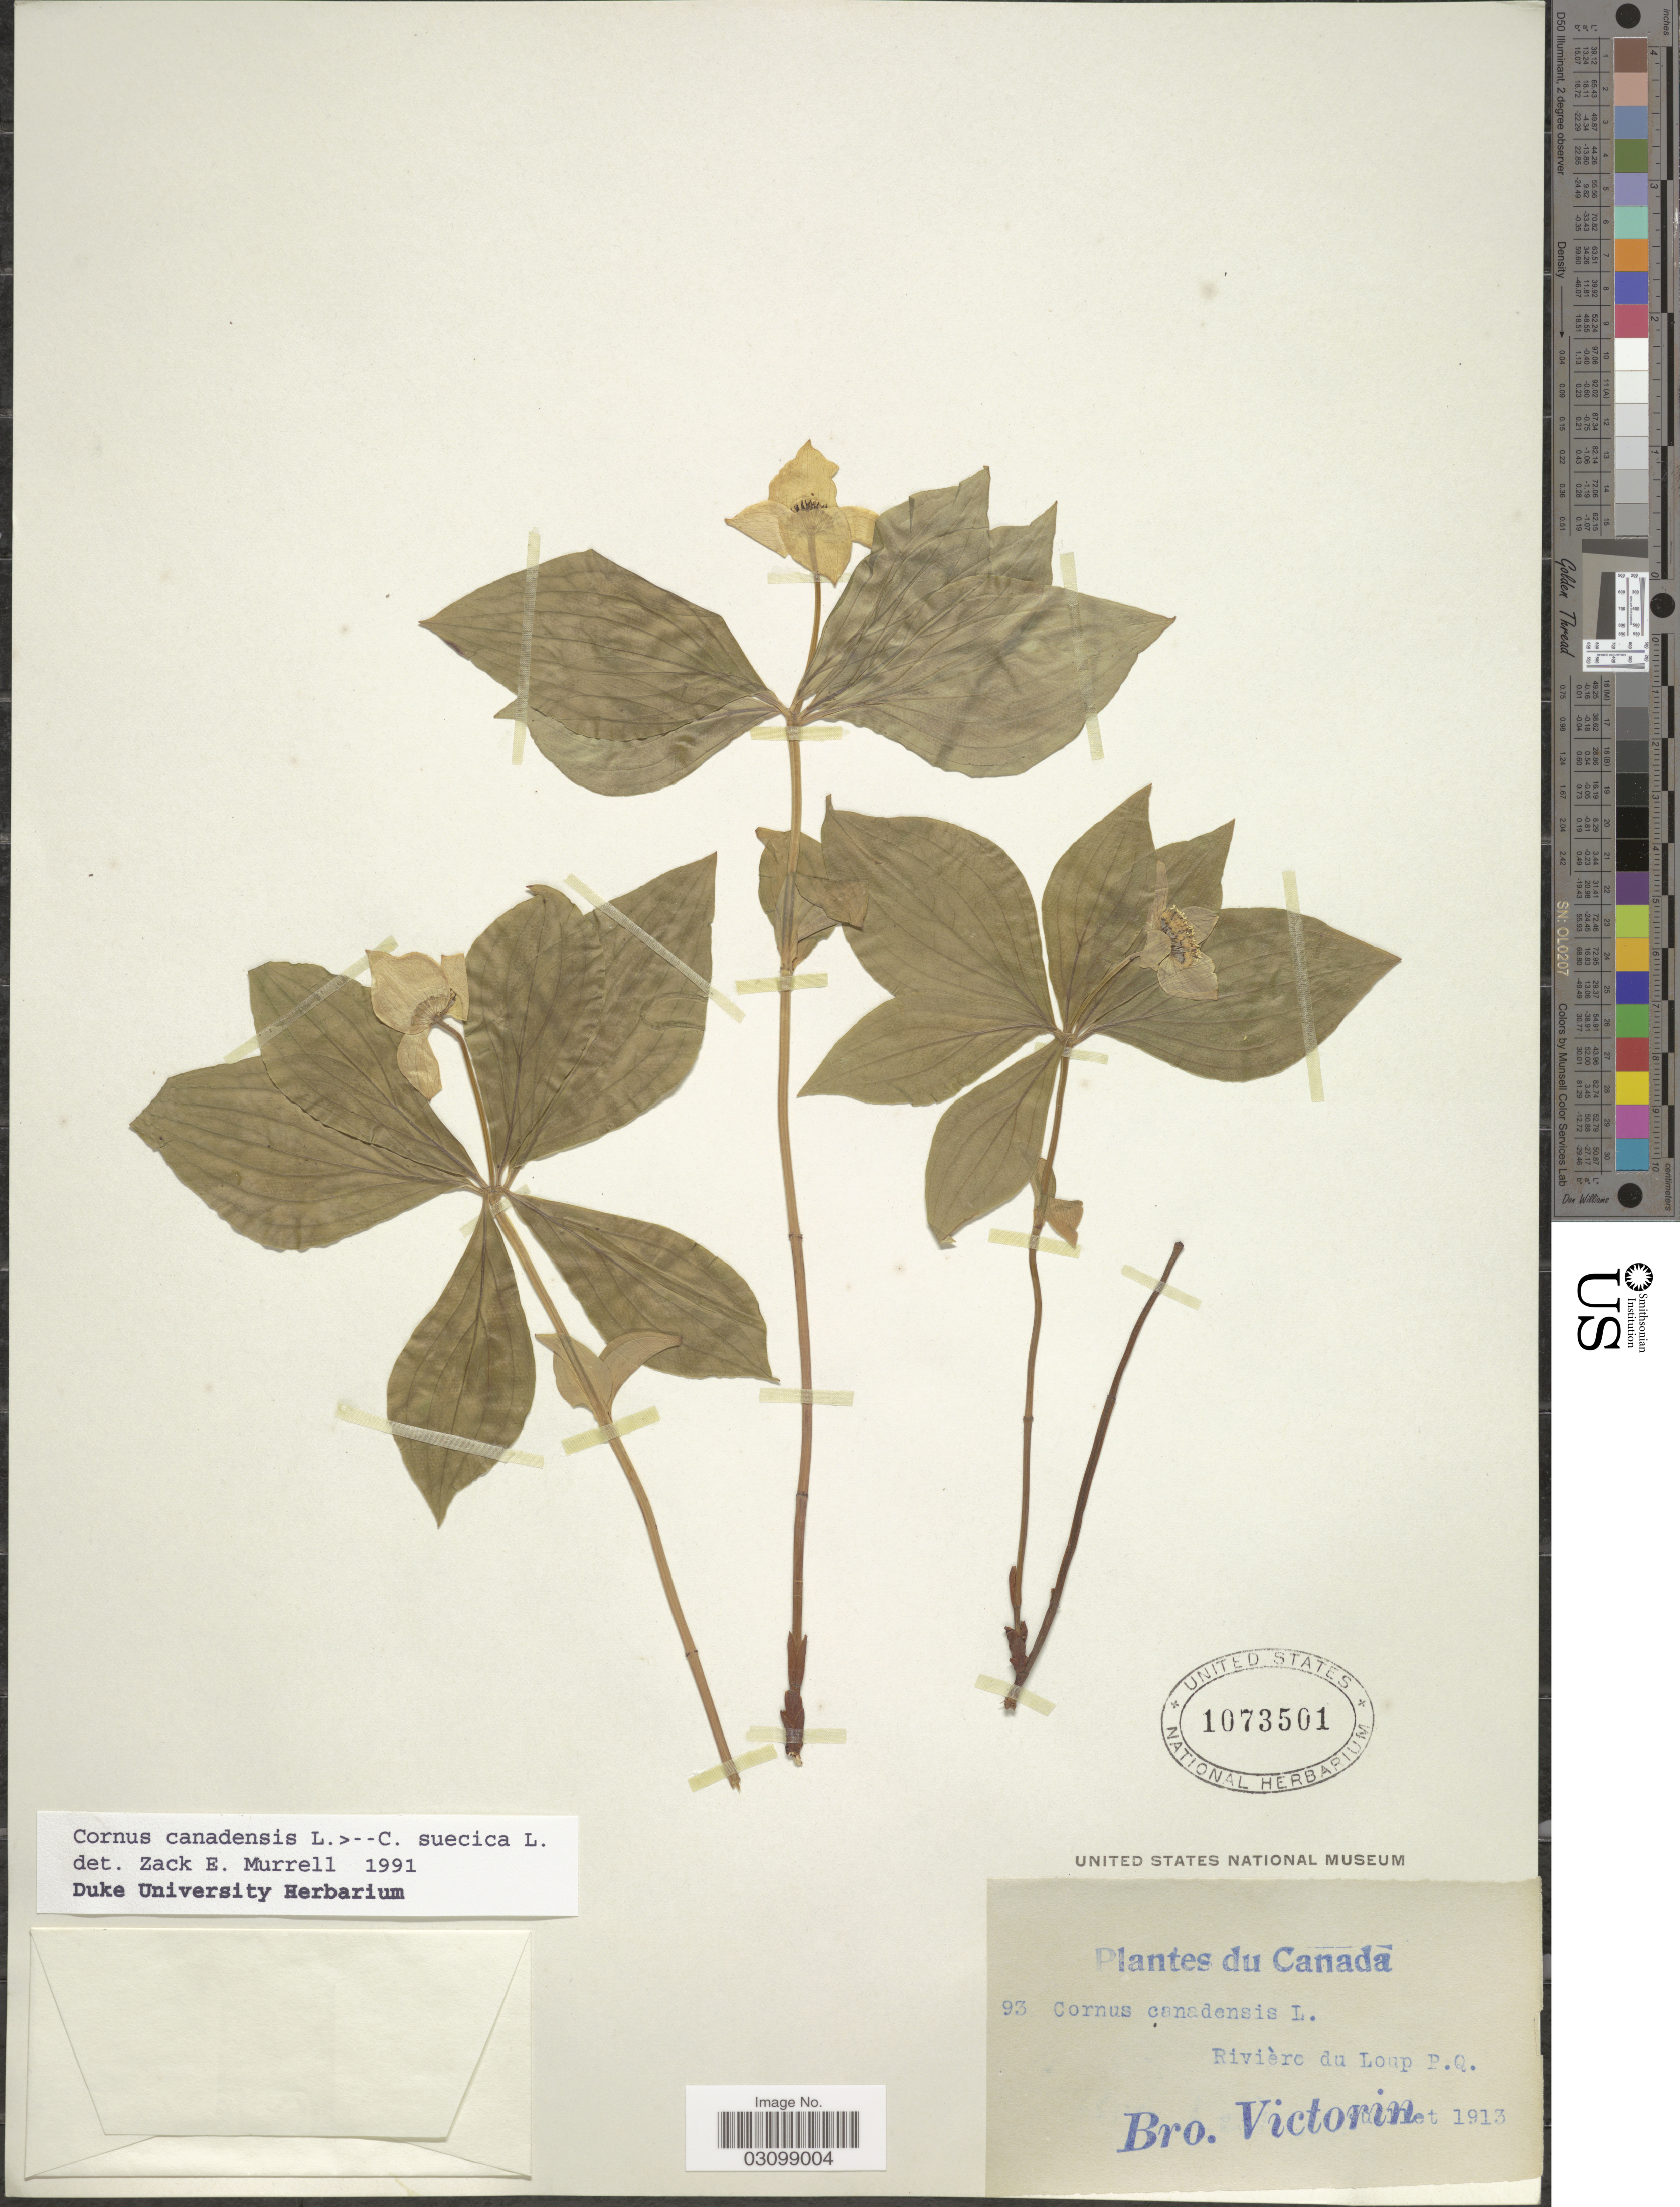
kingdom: Plantae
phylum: Tracheophyta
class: Magnoliopsida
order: Cornales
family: Cornaceae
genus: Cornus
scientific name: Cornus sp.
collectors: B. Victorin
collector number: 93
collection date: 1913-07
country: Canada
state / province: Quebec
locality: Rivière du Loup P.Q.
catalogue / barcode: US 1073501